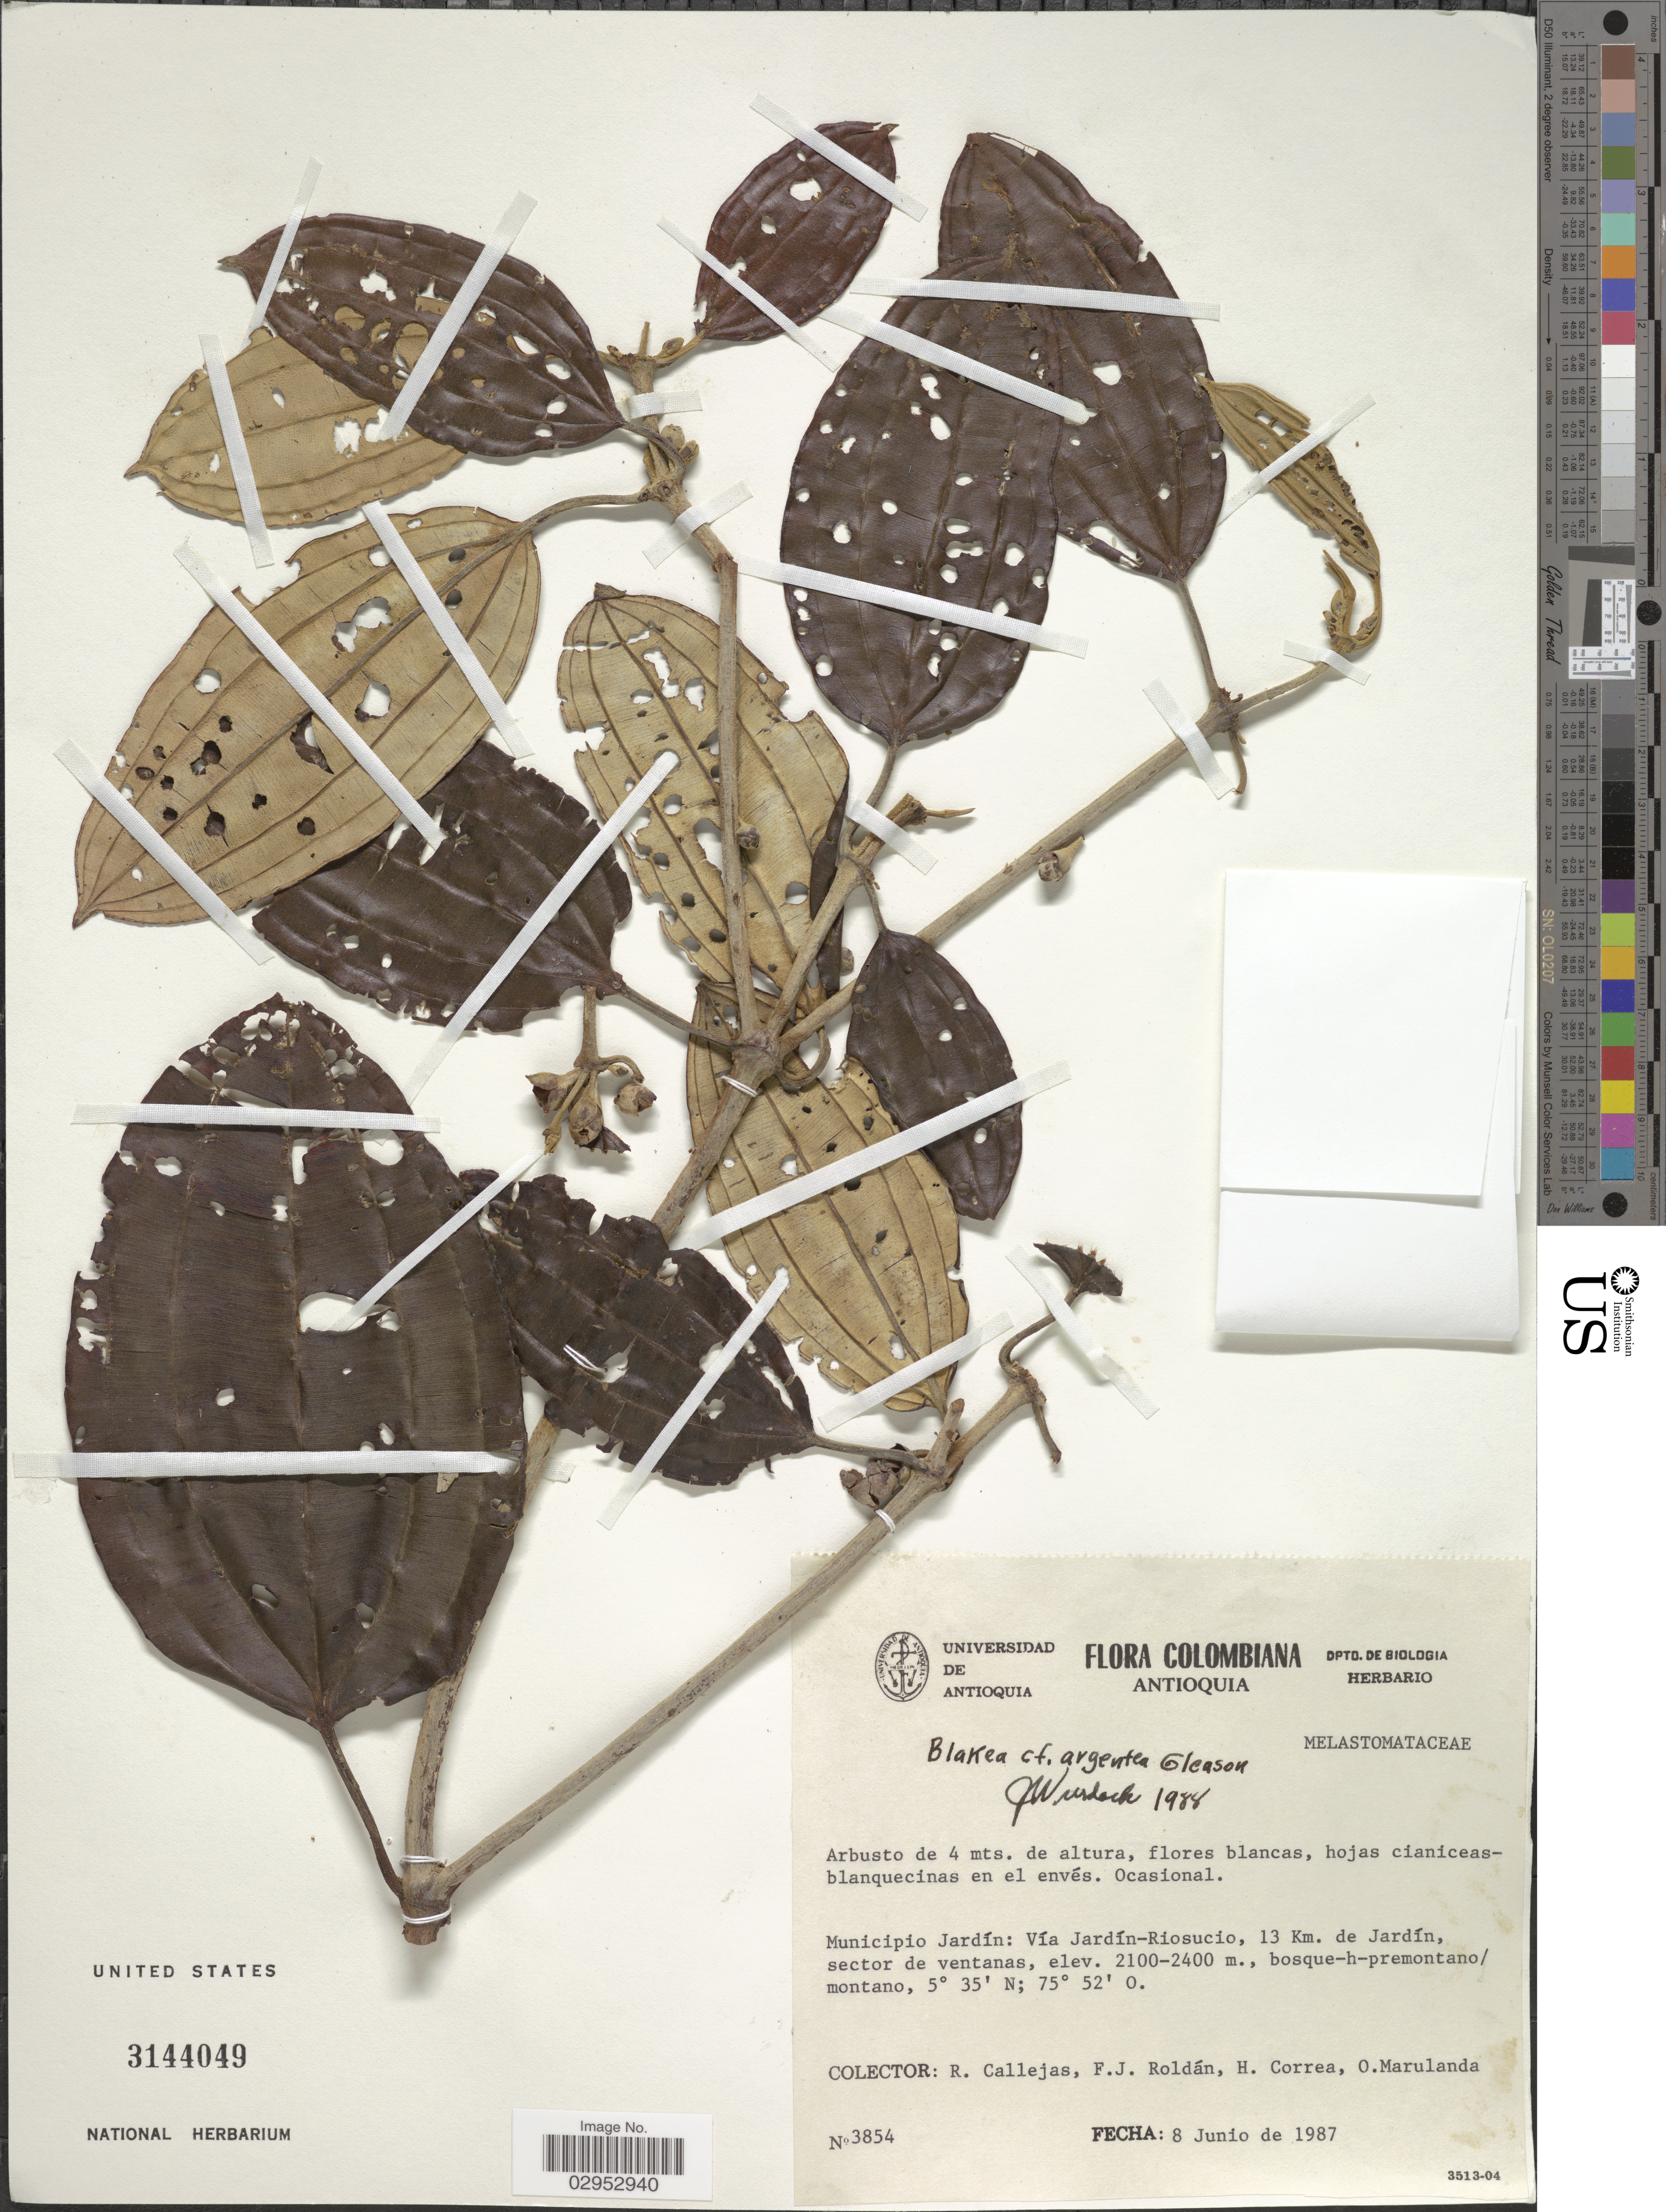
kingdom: Plantae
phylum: Tracheophyta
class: Magnoliopsida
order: Myrtales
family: Melastomataceae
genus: Blakea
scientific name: Blakea argentea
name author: Gleason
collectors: R. Callejas, F. J. Roldán, H. Correa & O. Marulanda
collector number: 3854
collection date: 1987-06-08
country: Colombia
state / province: Antioquia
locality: Municipio Jardín: Vía Jardín-Riosucio, 13 Km. de Jardín, sector de ventanas.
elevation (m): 2100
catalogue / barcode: US 3144049